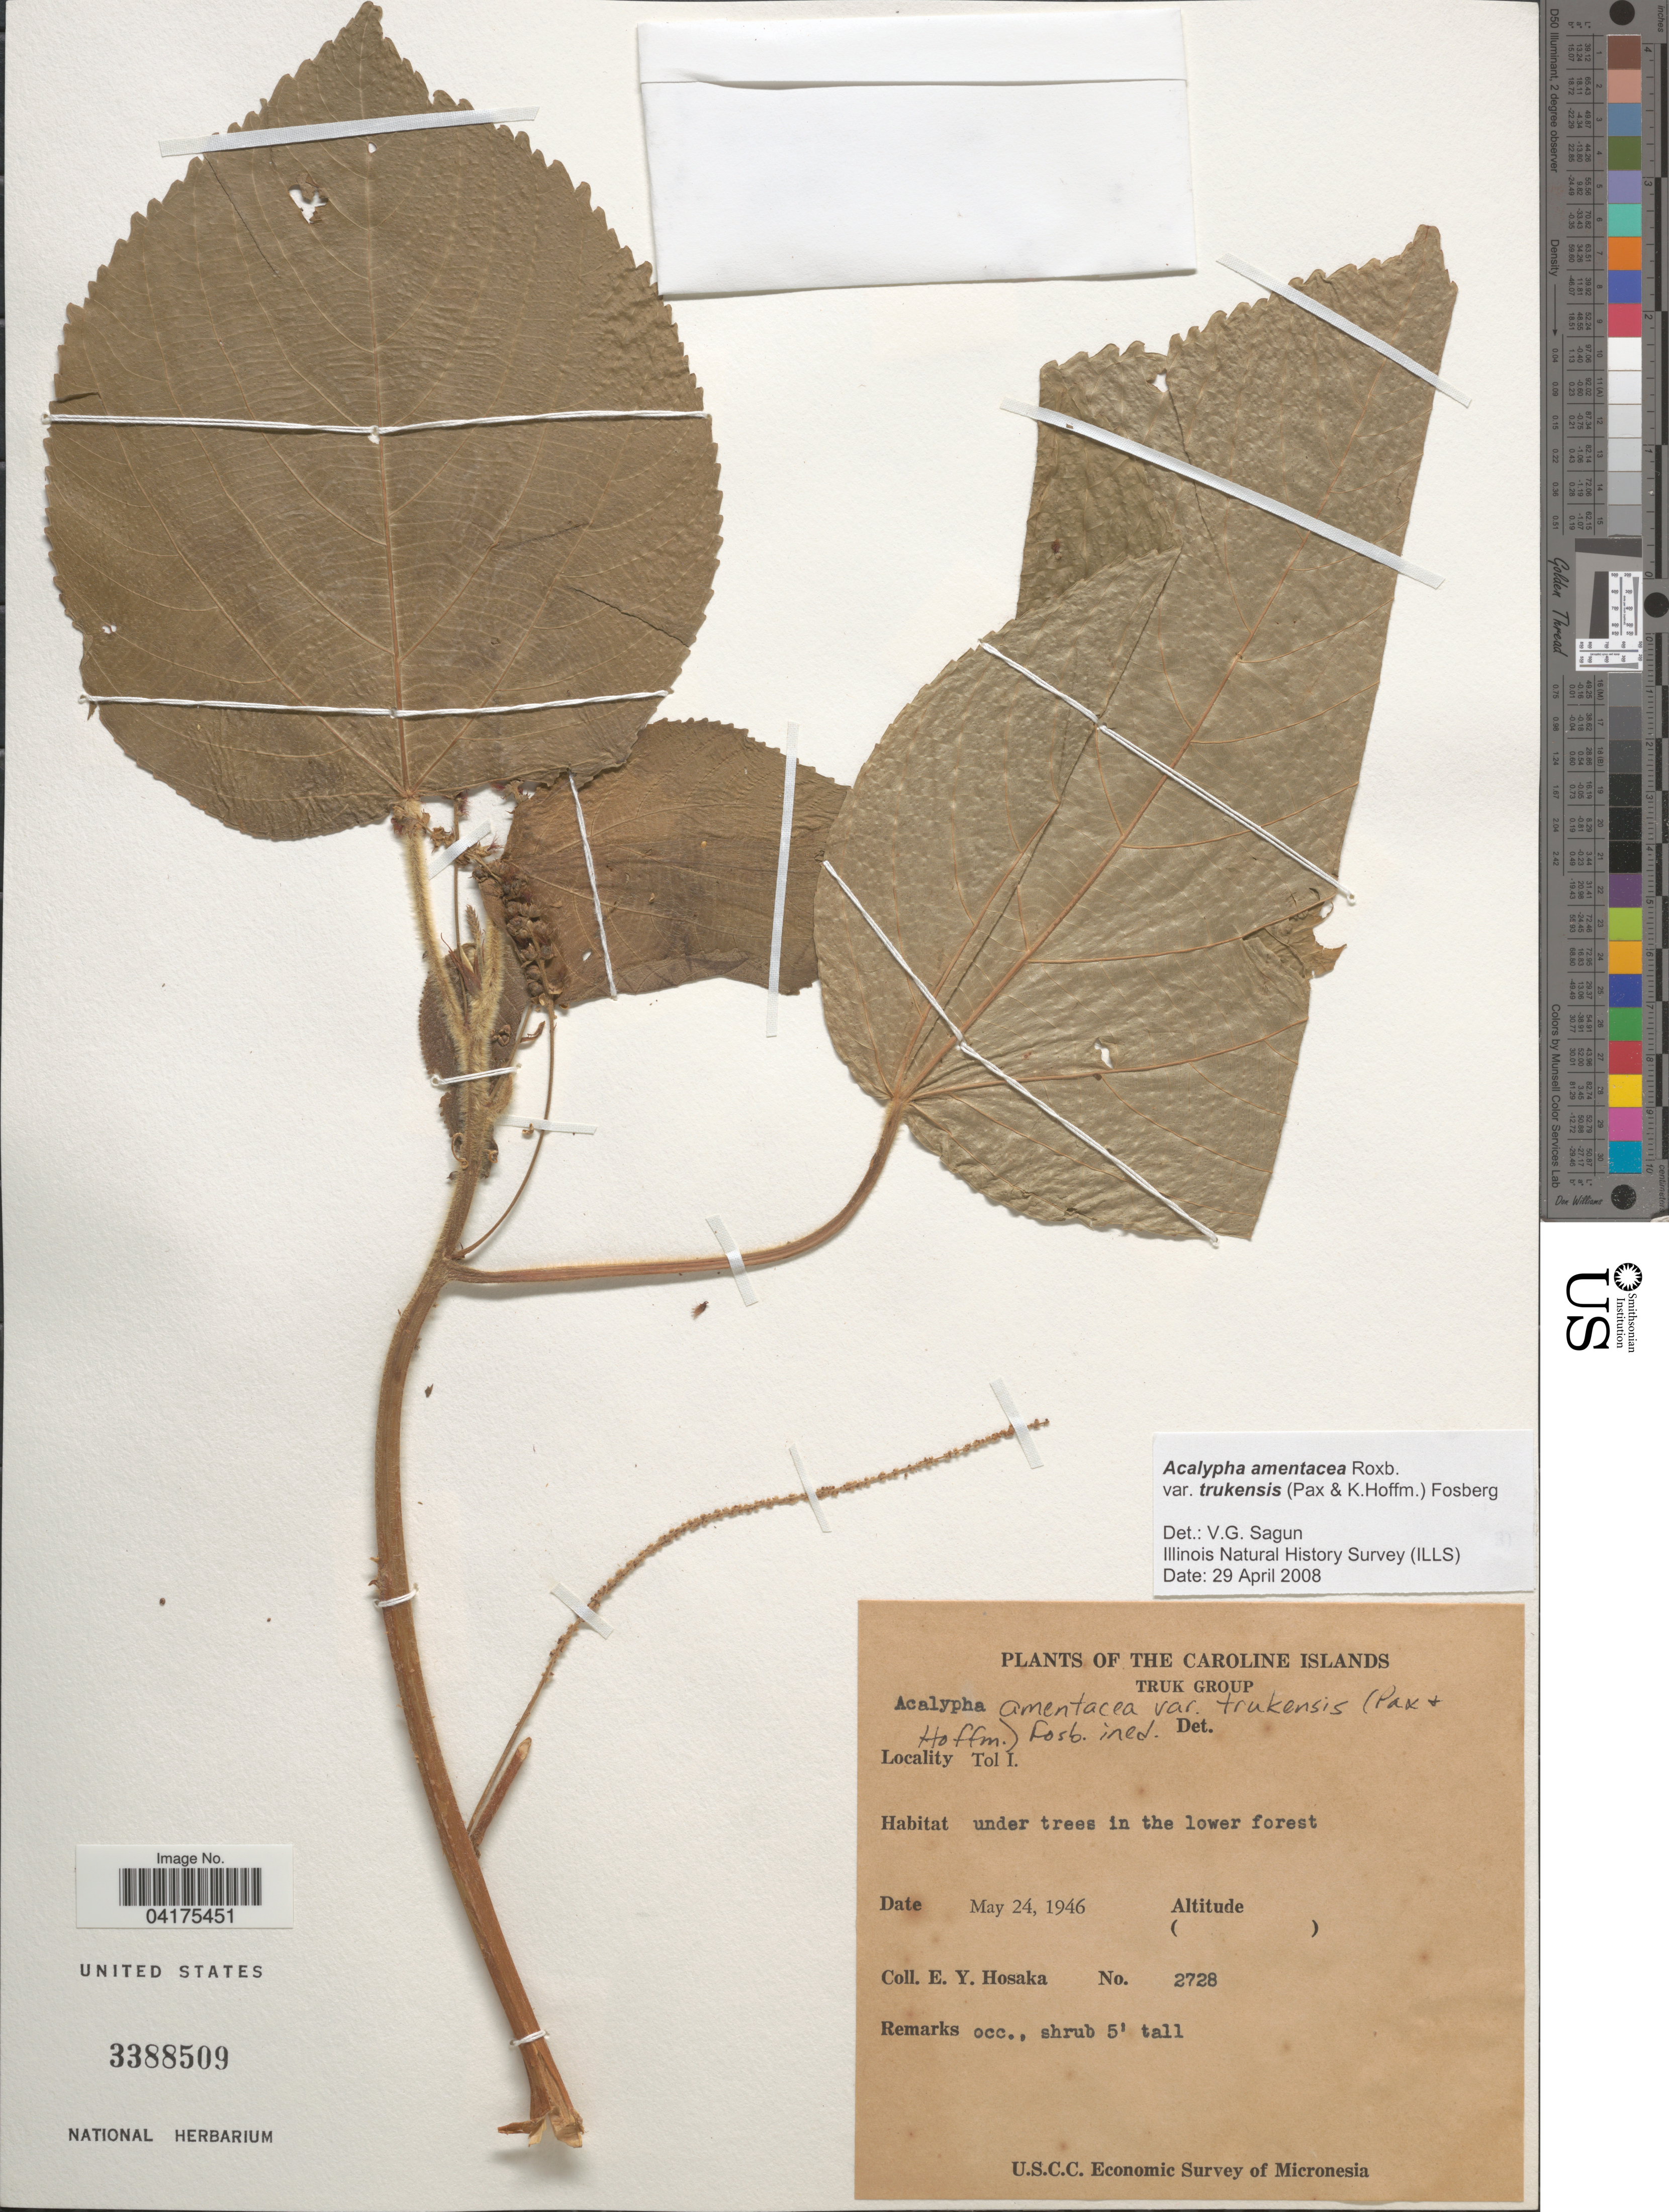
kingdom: Plantae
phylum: Tracheophyta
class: Magnoliopsida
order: Malpighiales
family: Euphorbiaceae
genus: Acalypha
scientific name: Acalypha amentacea var. trukensis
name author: (Pax & Hoffm.) Fosberg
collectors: E. Y. Hosaka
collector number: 2728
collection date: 1946-05-24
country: Micronesia, Federated States of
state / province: Truk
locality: The Caroline Islands. Truk Group. Tol I. U.S.C.C. Economic Survey of Micronesia.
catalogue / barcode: US 3388509